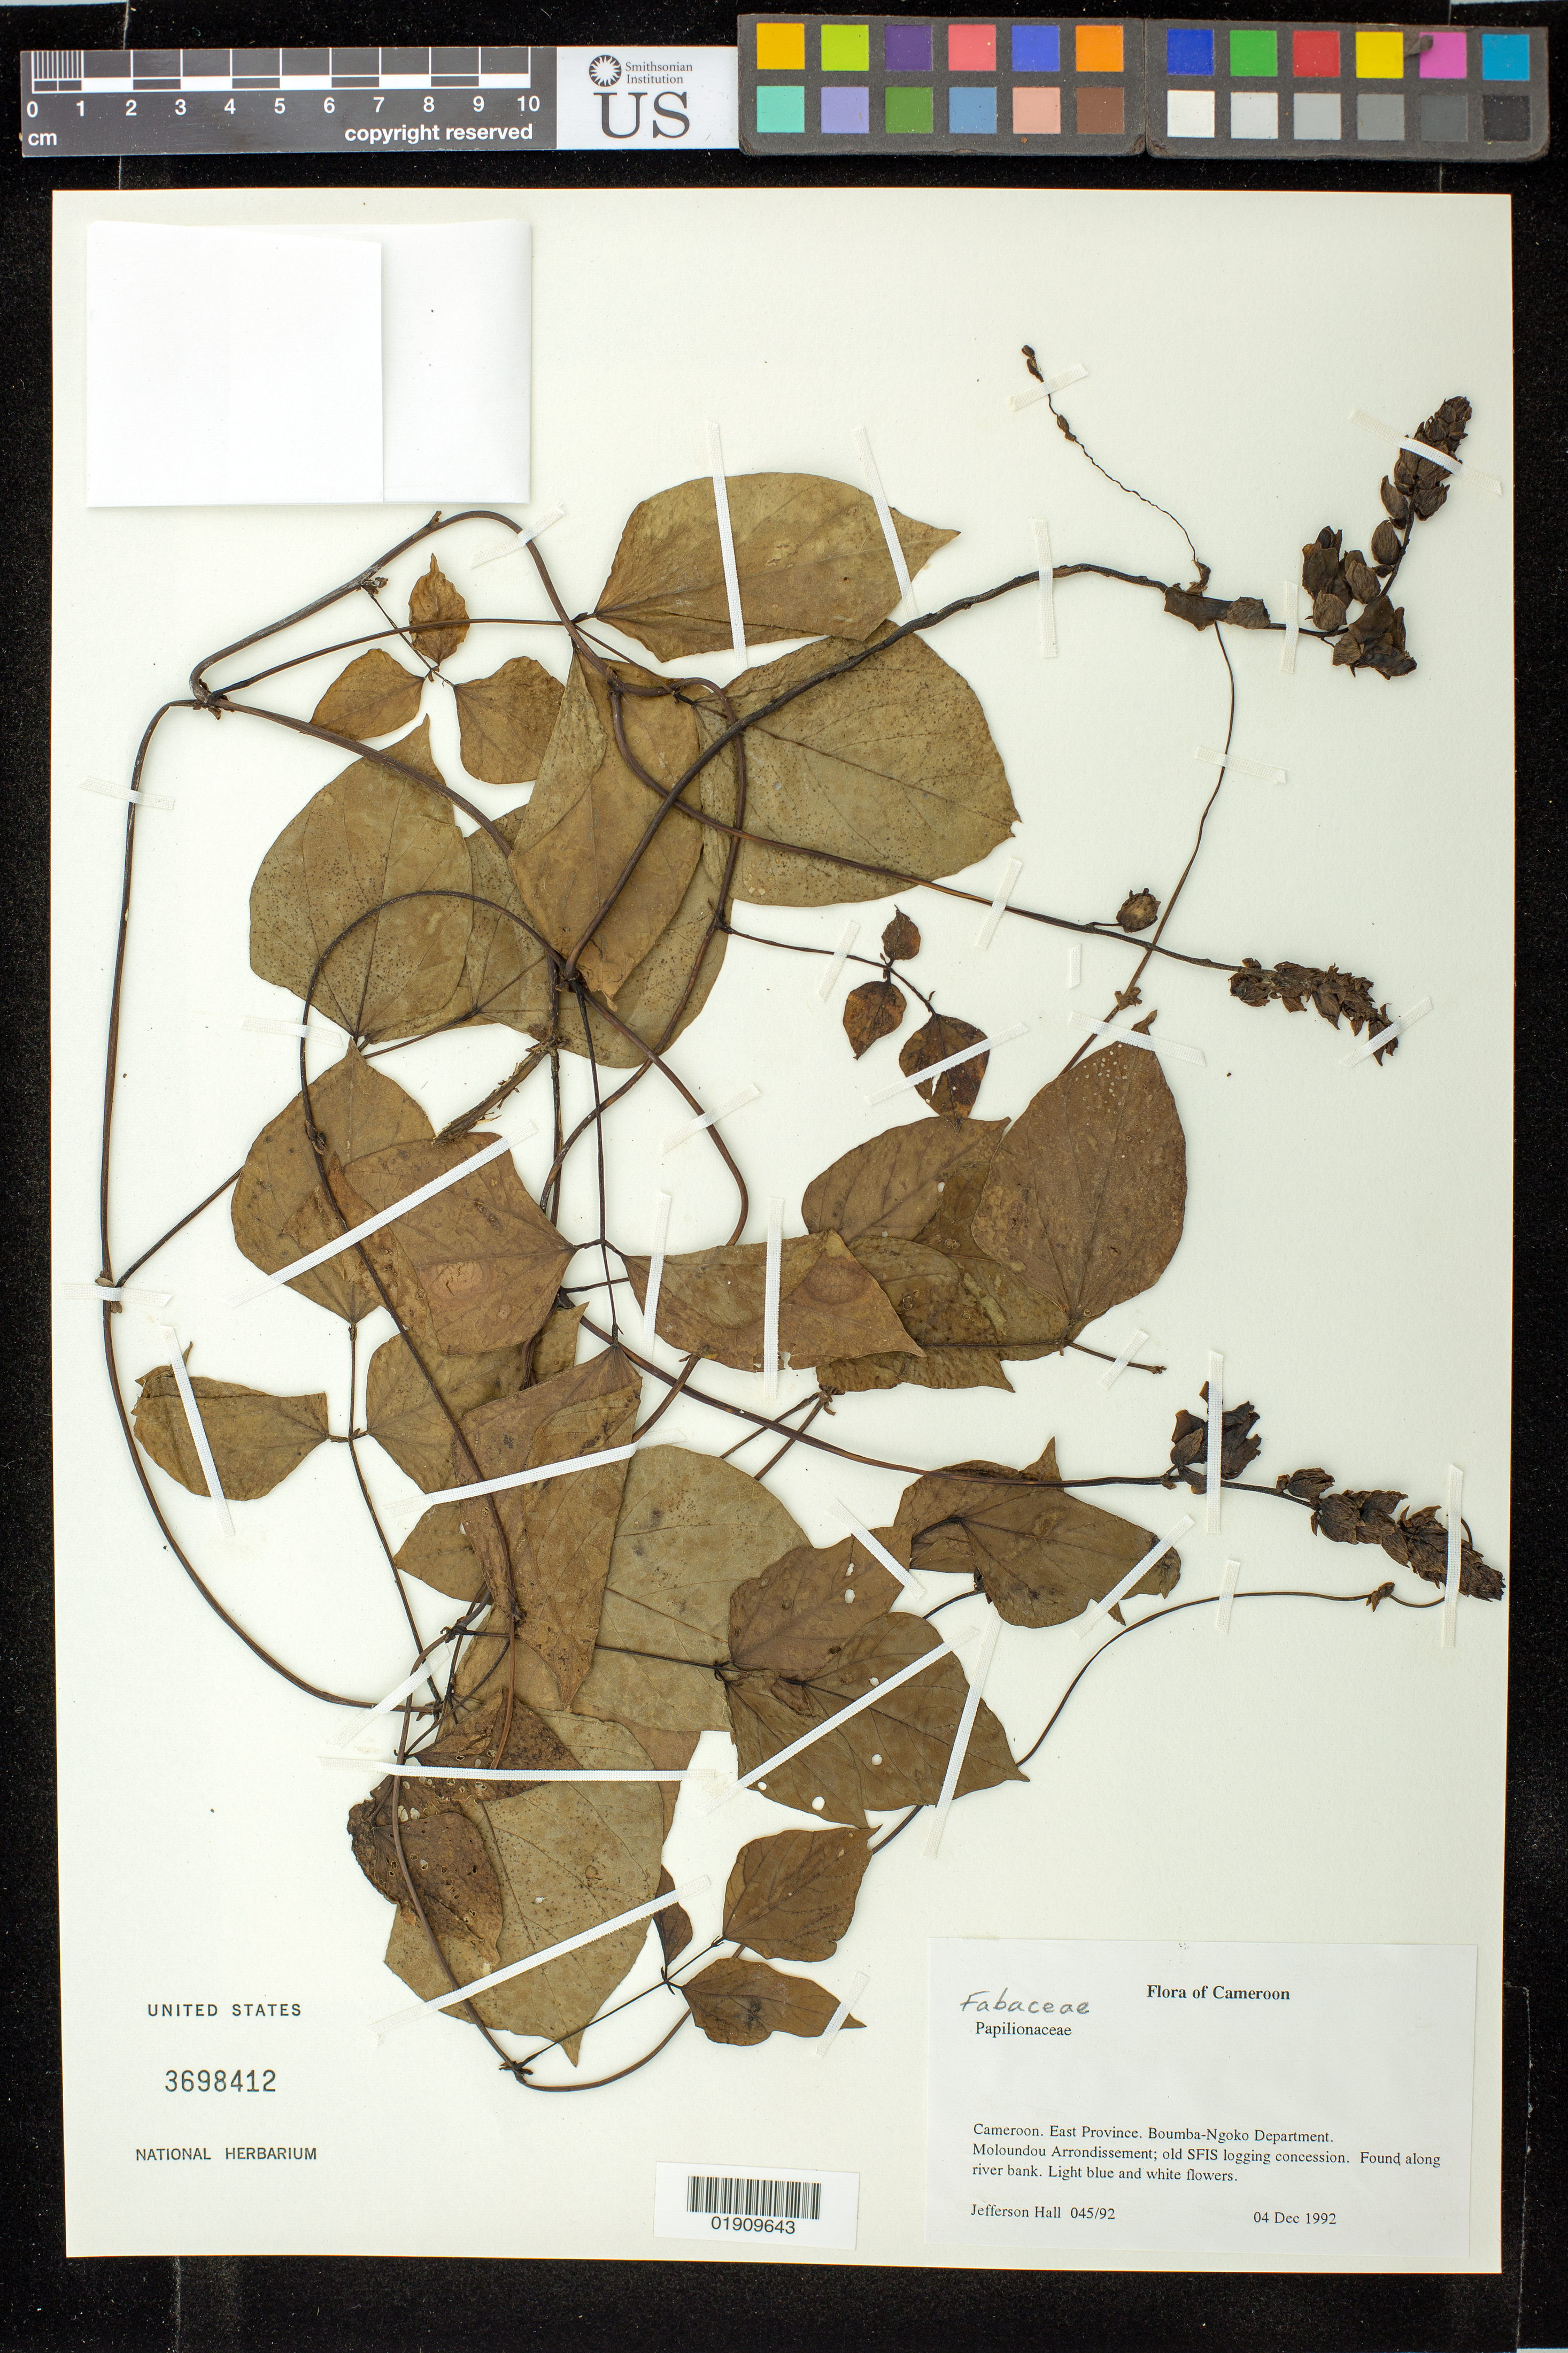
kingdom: Plantae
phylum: Tracheophyta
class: Magnoliopsida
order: Fabales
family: Fabaceae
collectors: J. Hall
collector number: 045/92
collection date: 1992-12-04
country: Cameroon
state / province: Est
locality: Boumba-Ngoko Department. Boumba-Ngoko Department. Moloundou Arroundissement; old SFIS logging concession.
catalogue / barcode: US 3698412